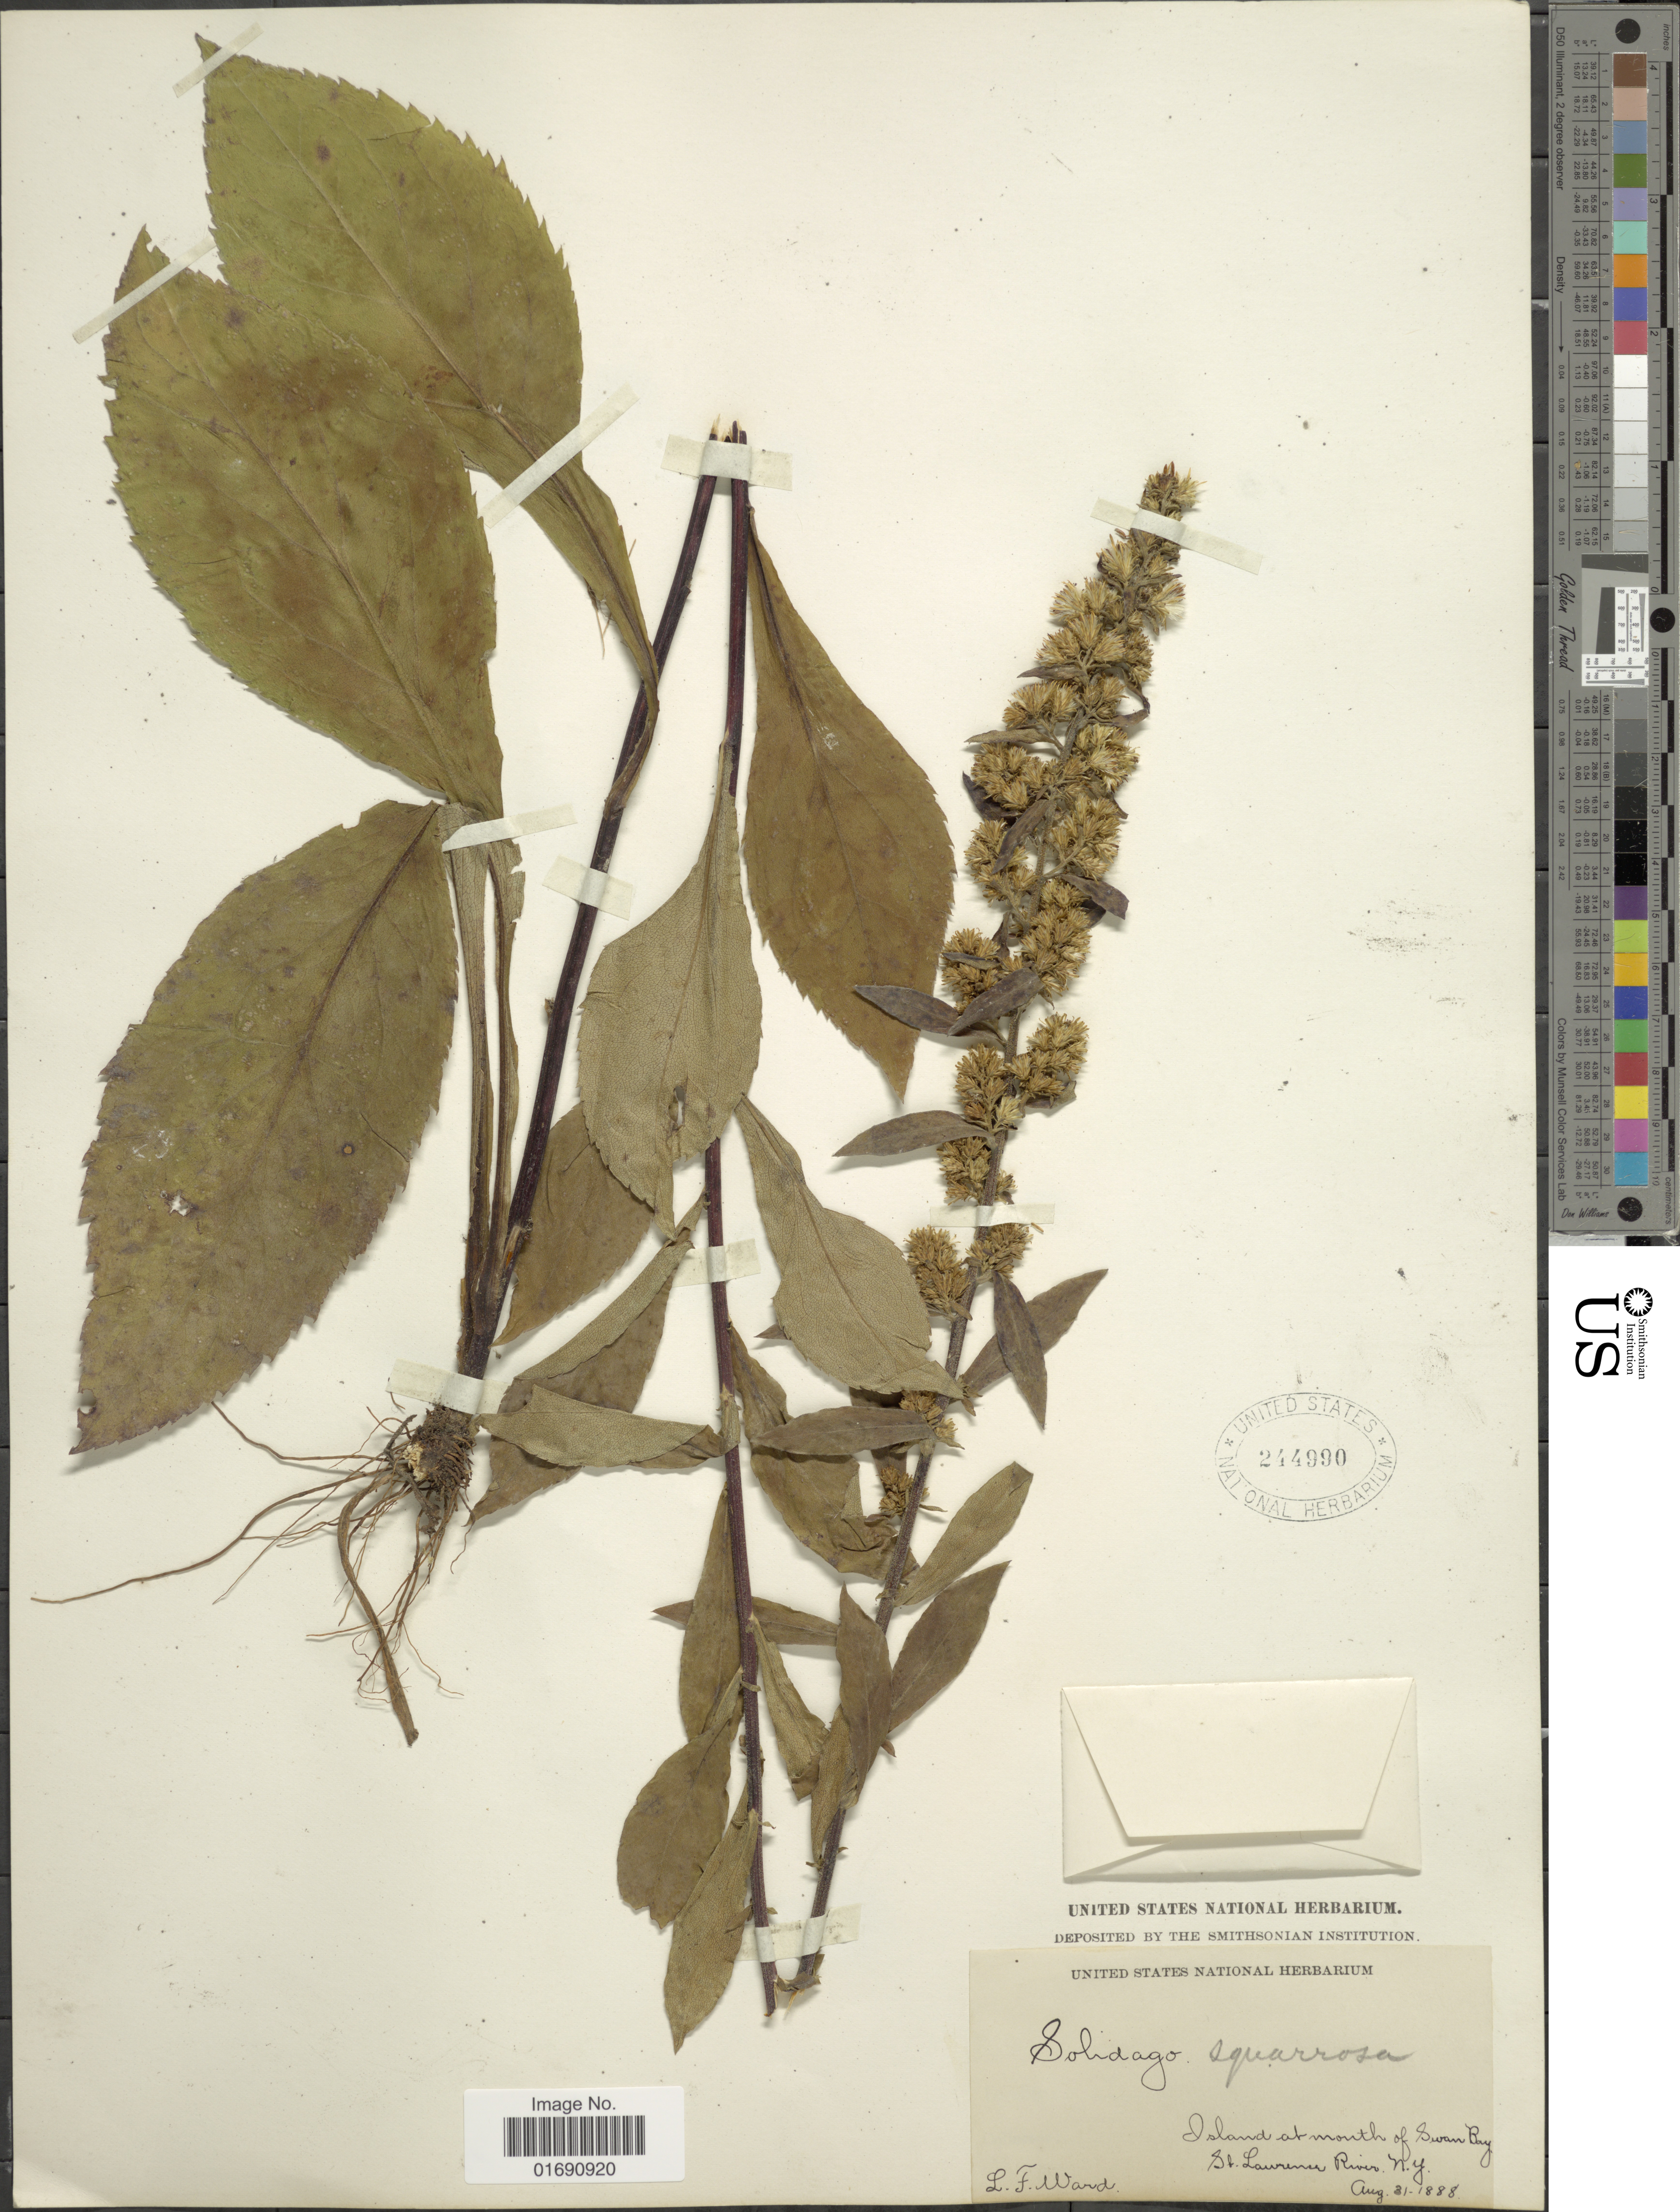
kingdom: Plantae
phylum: Tracheophyta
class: Magnoliopsida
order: Asterales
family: Asteraceae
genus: Solidago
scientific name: Solidago squarrosa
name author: Muhl.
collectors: L. Ward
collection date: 1888-08-31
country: United States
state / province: New York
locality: Island at mouth of Swan Bay, St Lawrence River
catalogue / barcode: US 244990